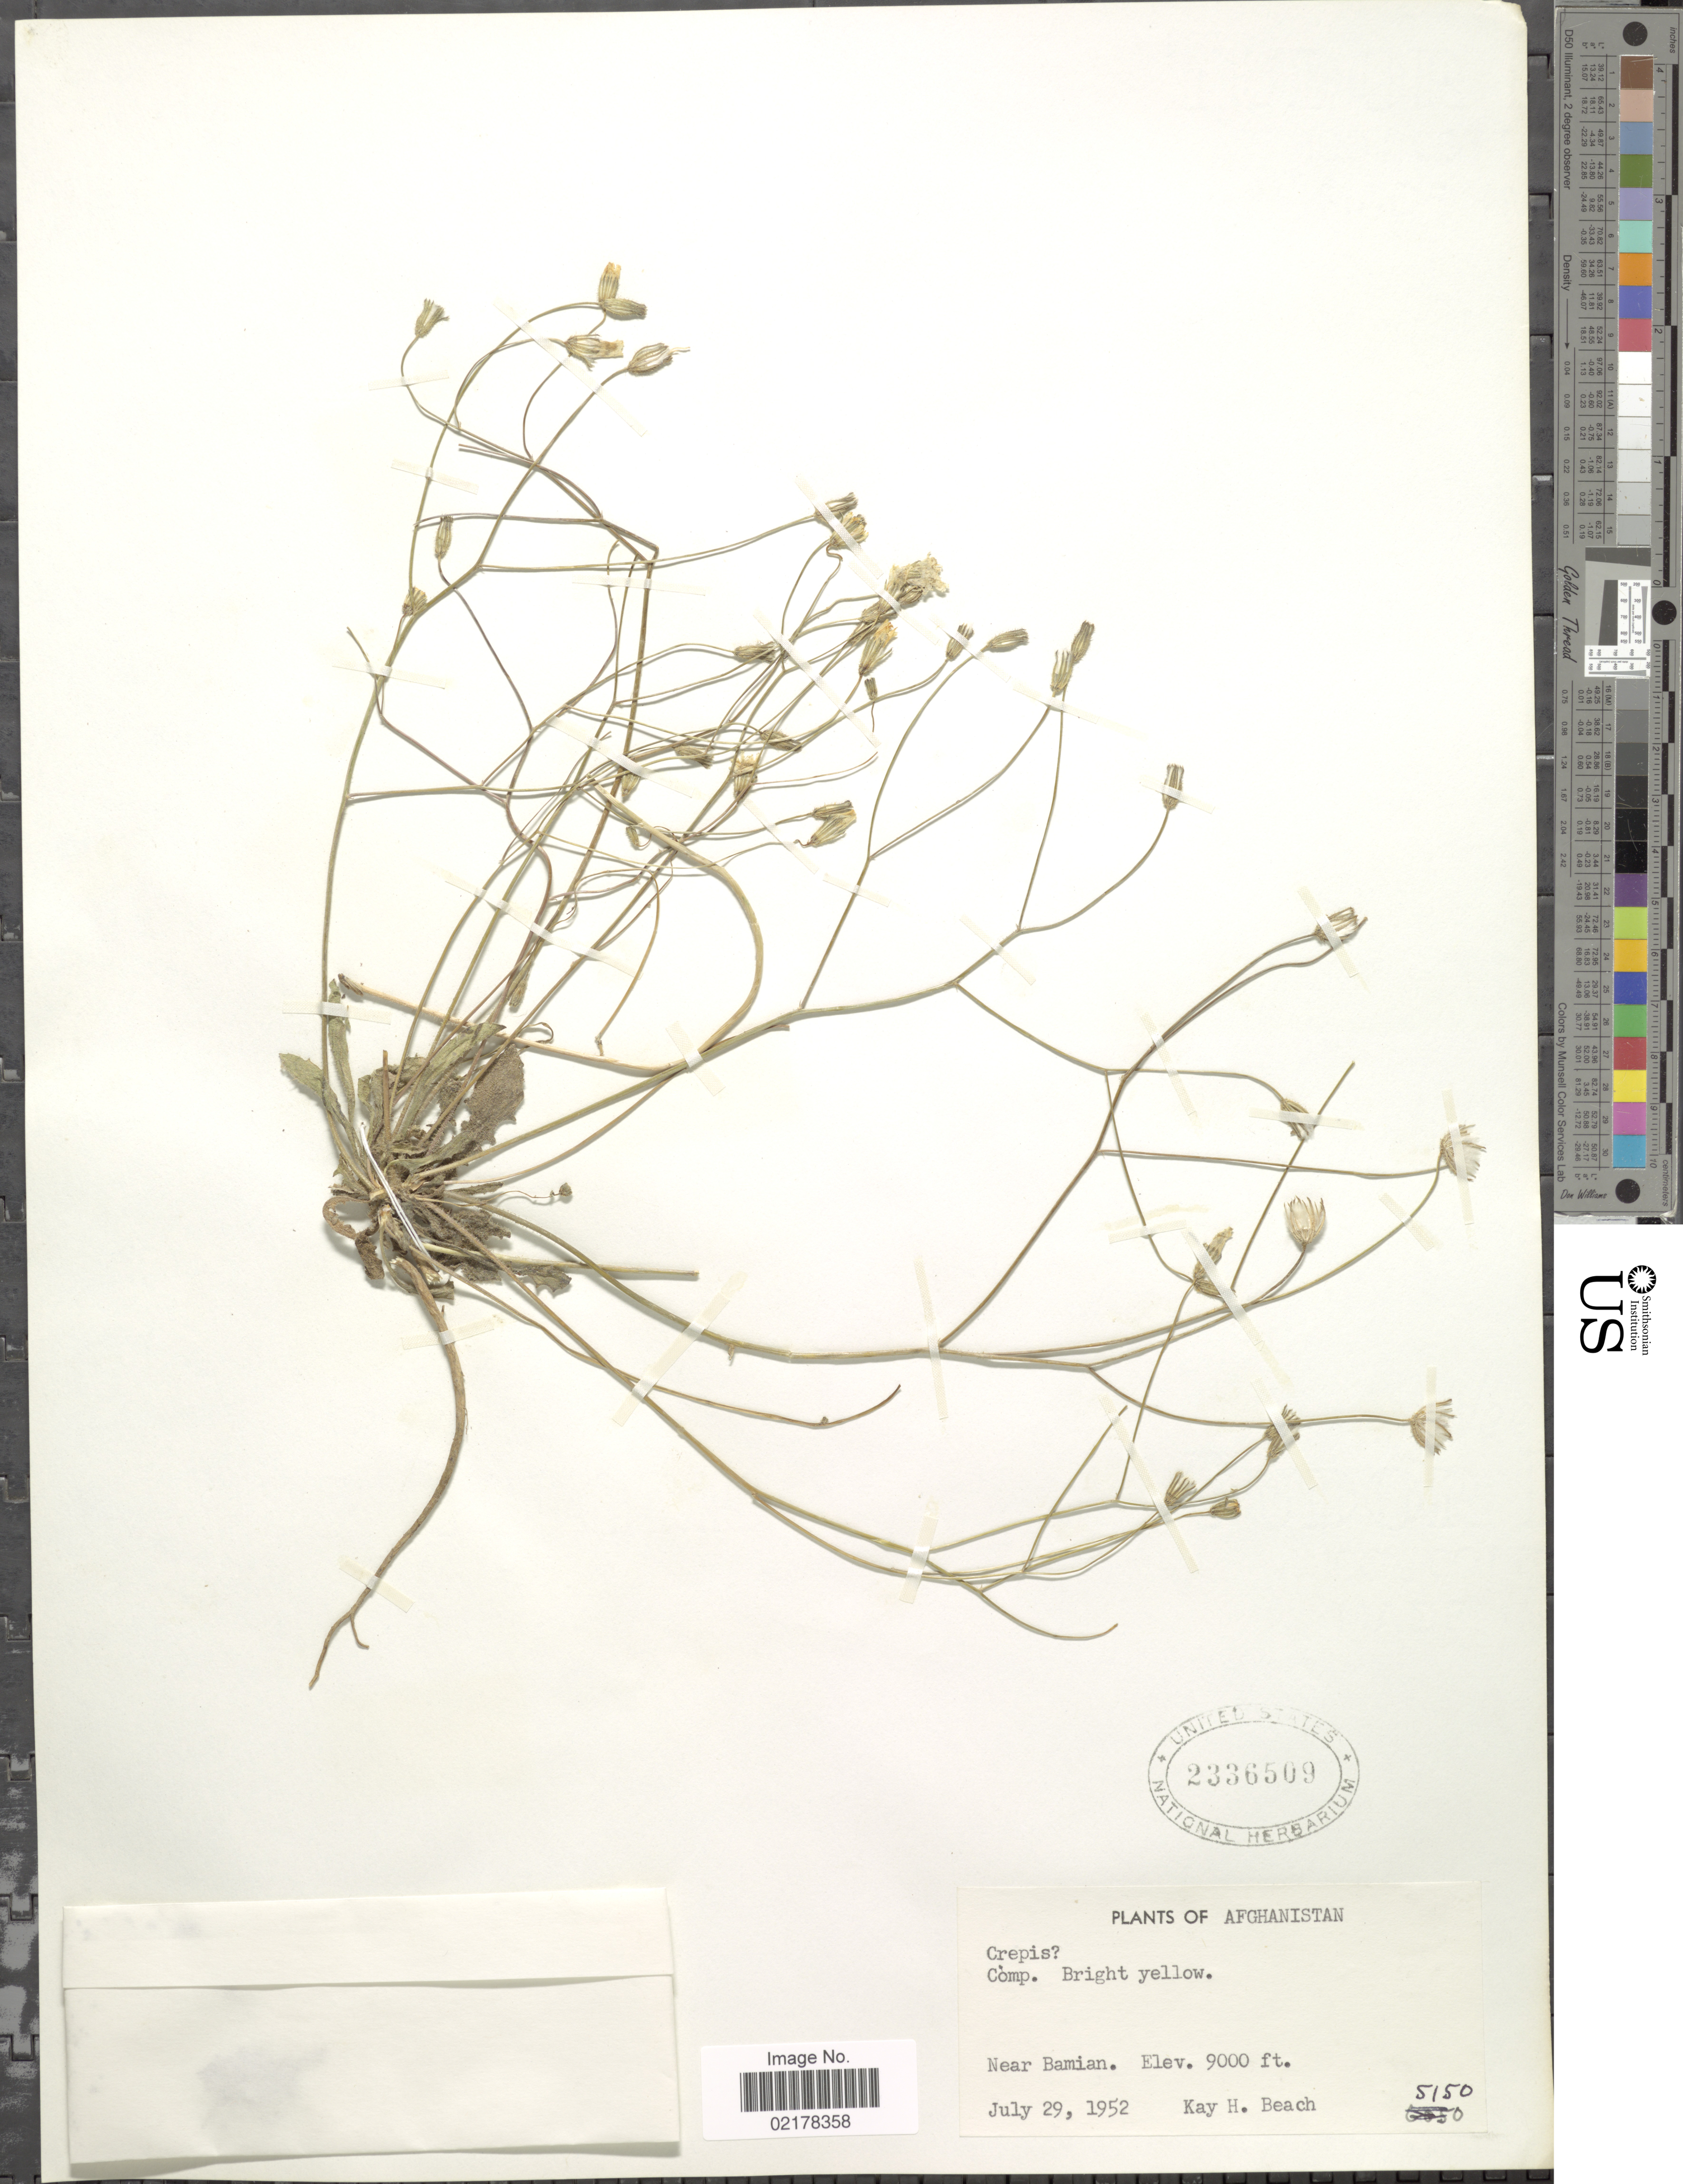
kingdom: Plantae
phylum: Tracheophyta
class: Magnoliopsida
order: Asterales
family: Asteraceae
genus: Crepis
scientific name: Crepis sp.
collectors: K. H. Beach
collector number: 5150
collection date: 1952-07-29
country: Afghanistan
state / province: Bamian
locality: Near Bamian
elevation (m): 2743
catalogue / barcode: US 2336509